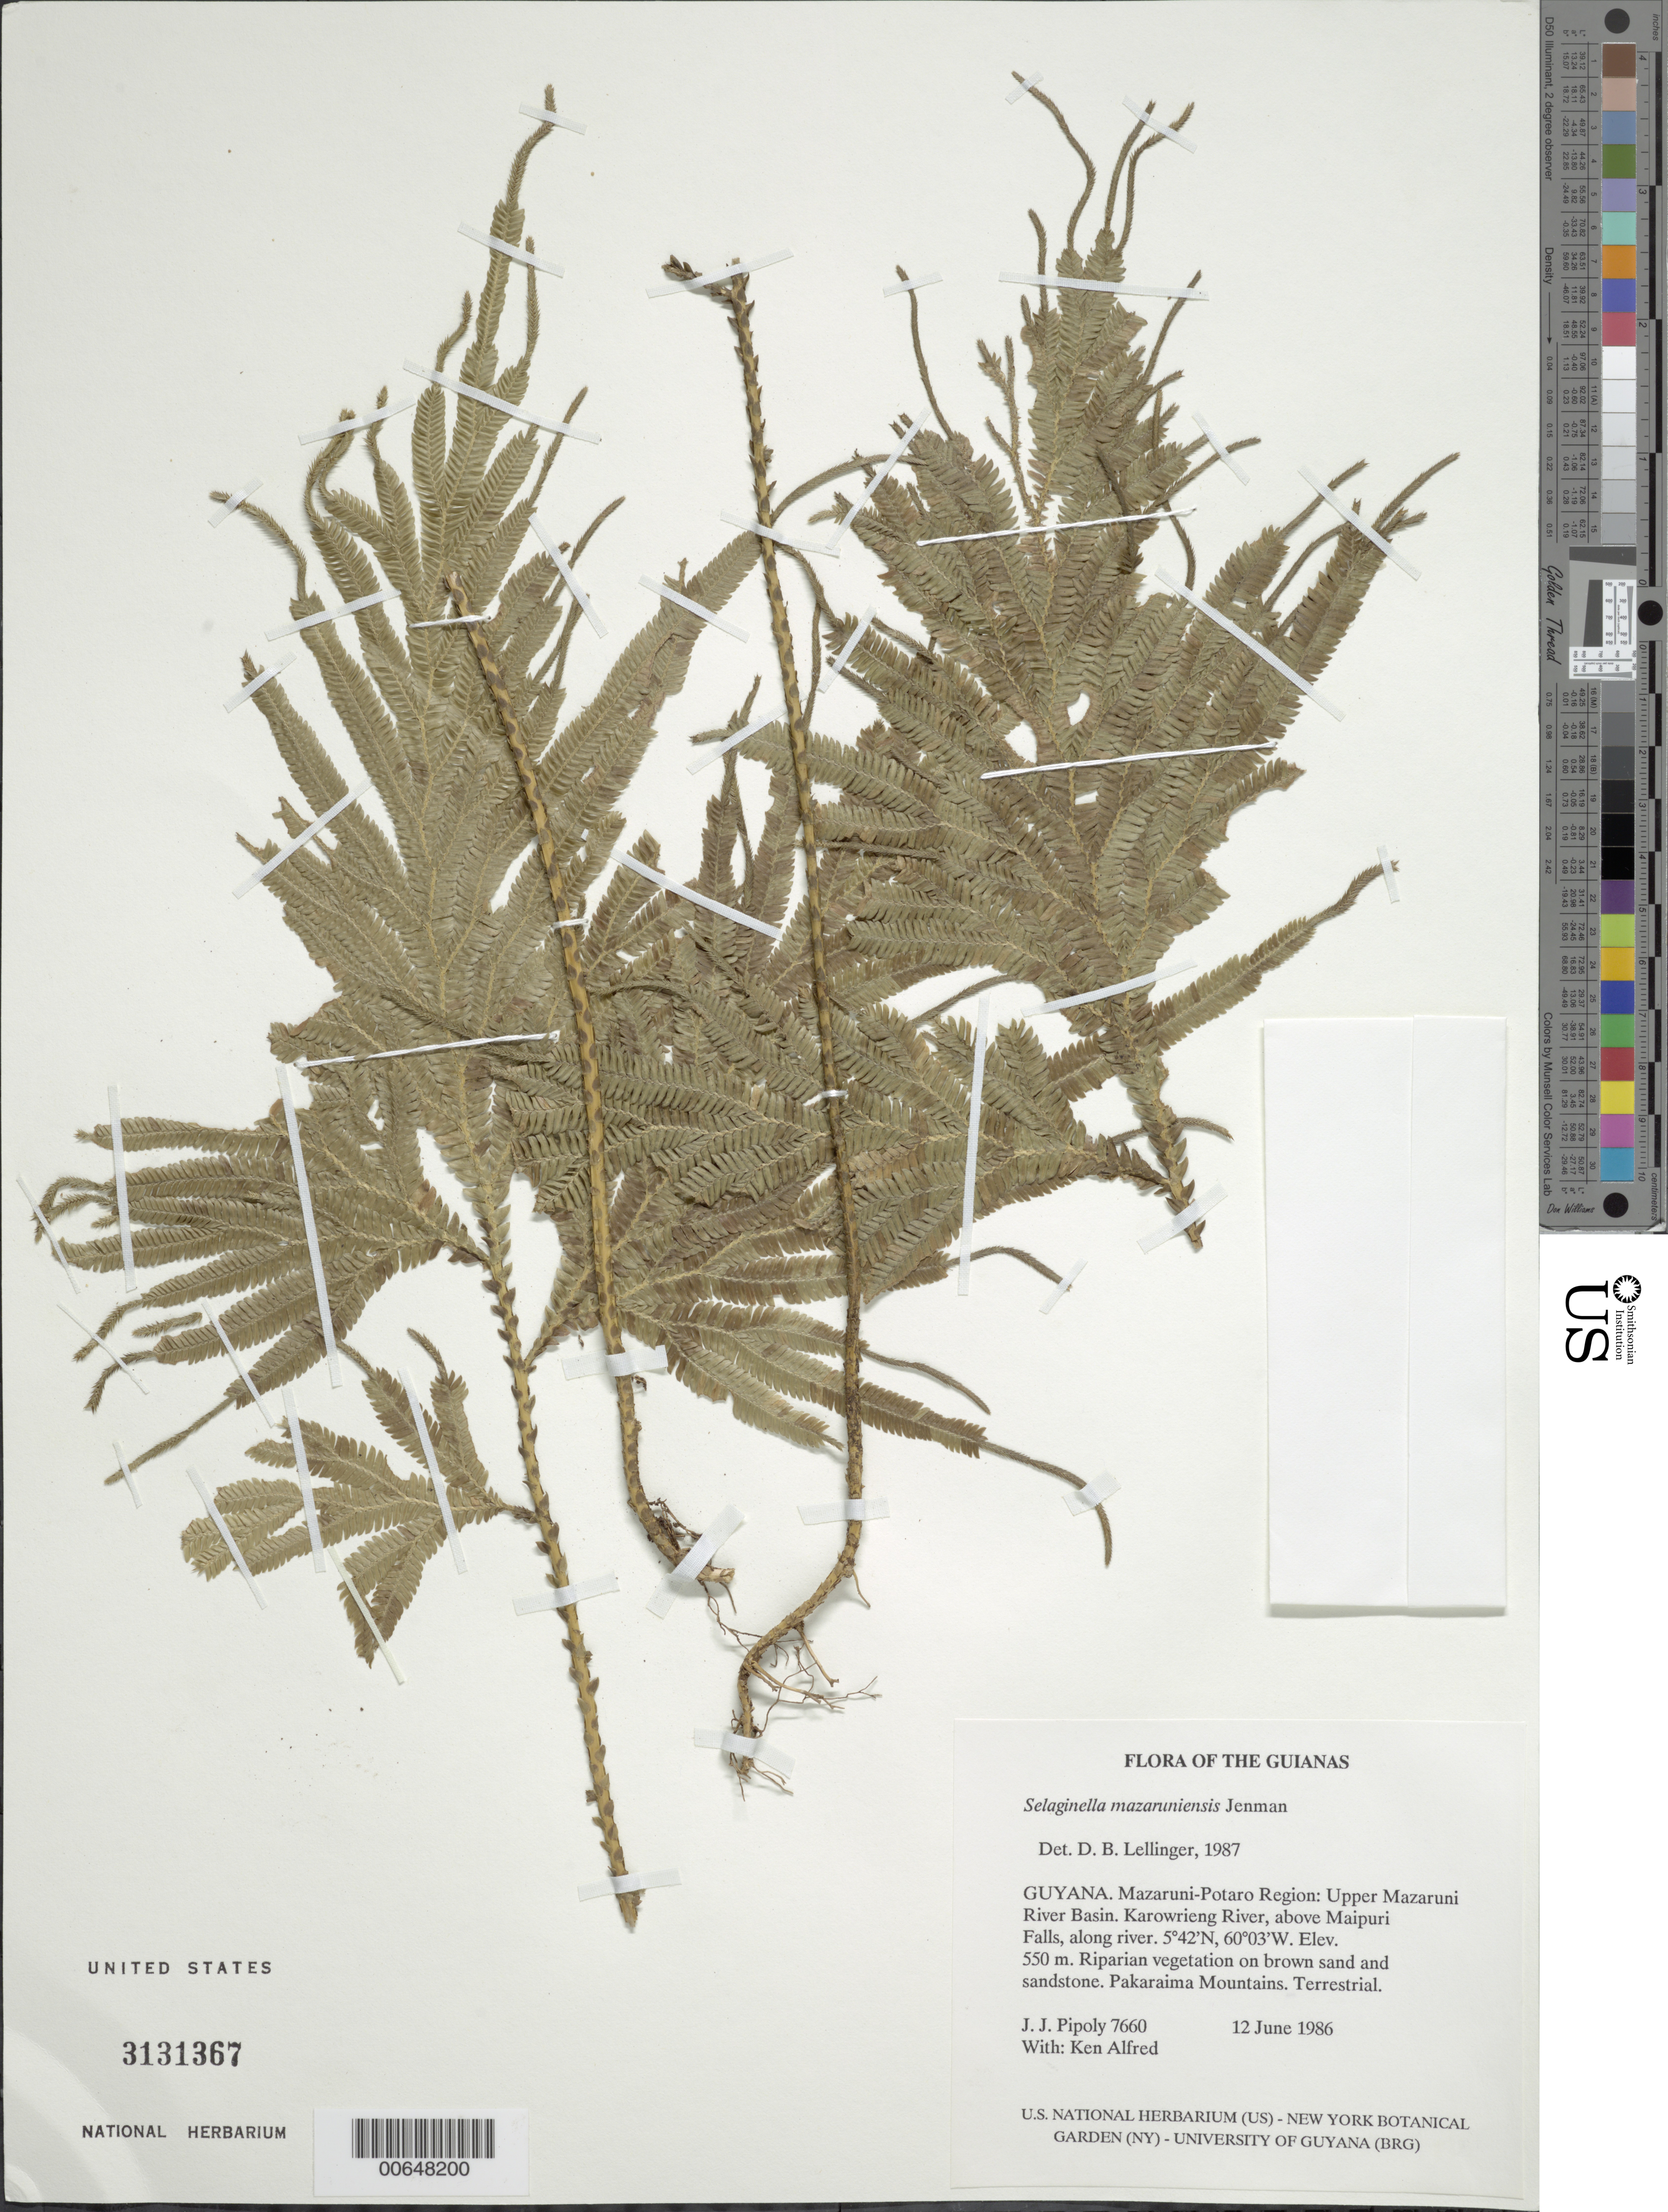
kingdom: Plantae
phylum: Tracheophyta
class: Lycopodiopsida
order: Selaginellales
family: Selaginellaceae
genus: Selaginella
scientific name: Selaginella mazaruniensis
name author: Jenman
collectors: J. J. Pipoly & K. Alfred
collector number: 7660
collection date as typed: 12 June 1986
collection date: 1986-06-12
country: Guyana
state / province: Cuyuni-Mazaruni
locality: Pakaraima Mts. Upper Mazaruni River Basin. Karowrieng River, above Maipuri Falls along river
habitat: Riparian vegetation on brown sand and sandstone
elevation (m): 550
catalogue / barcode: US 3131367